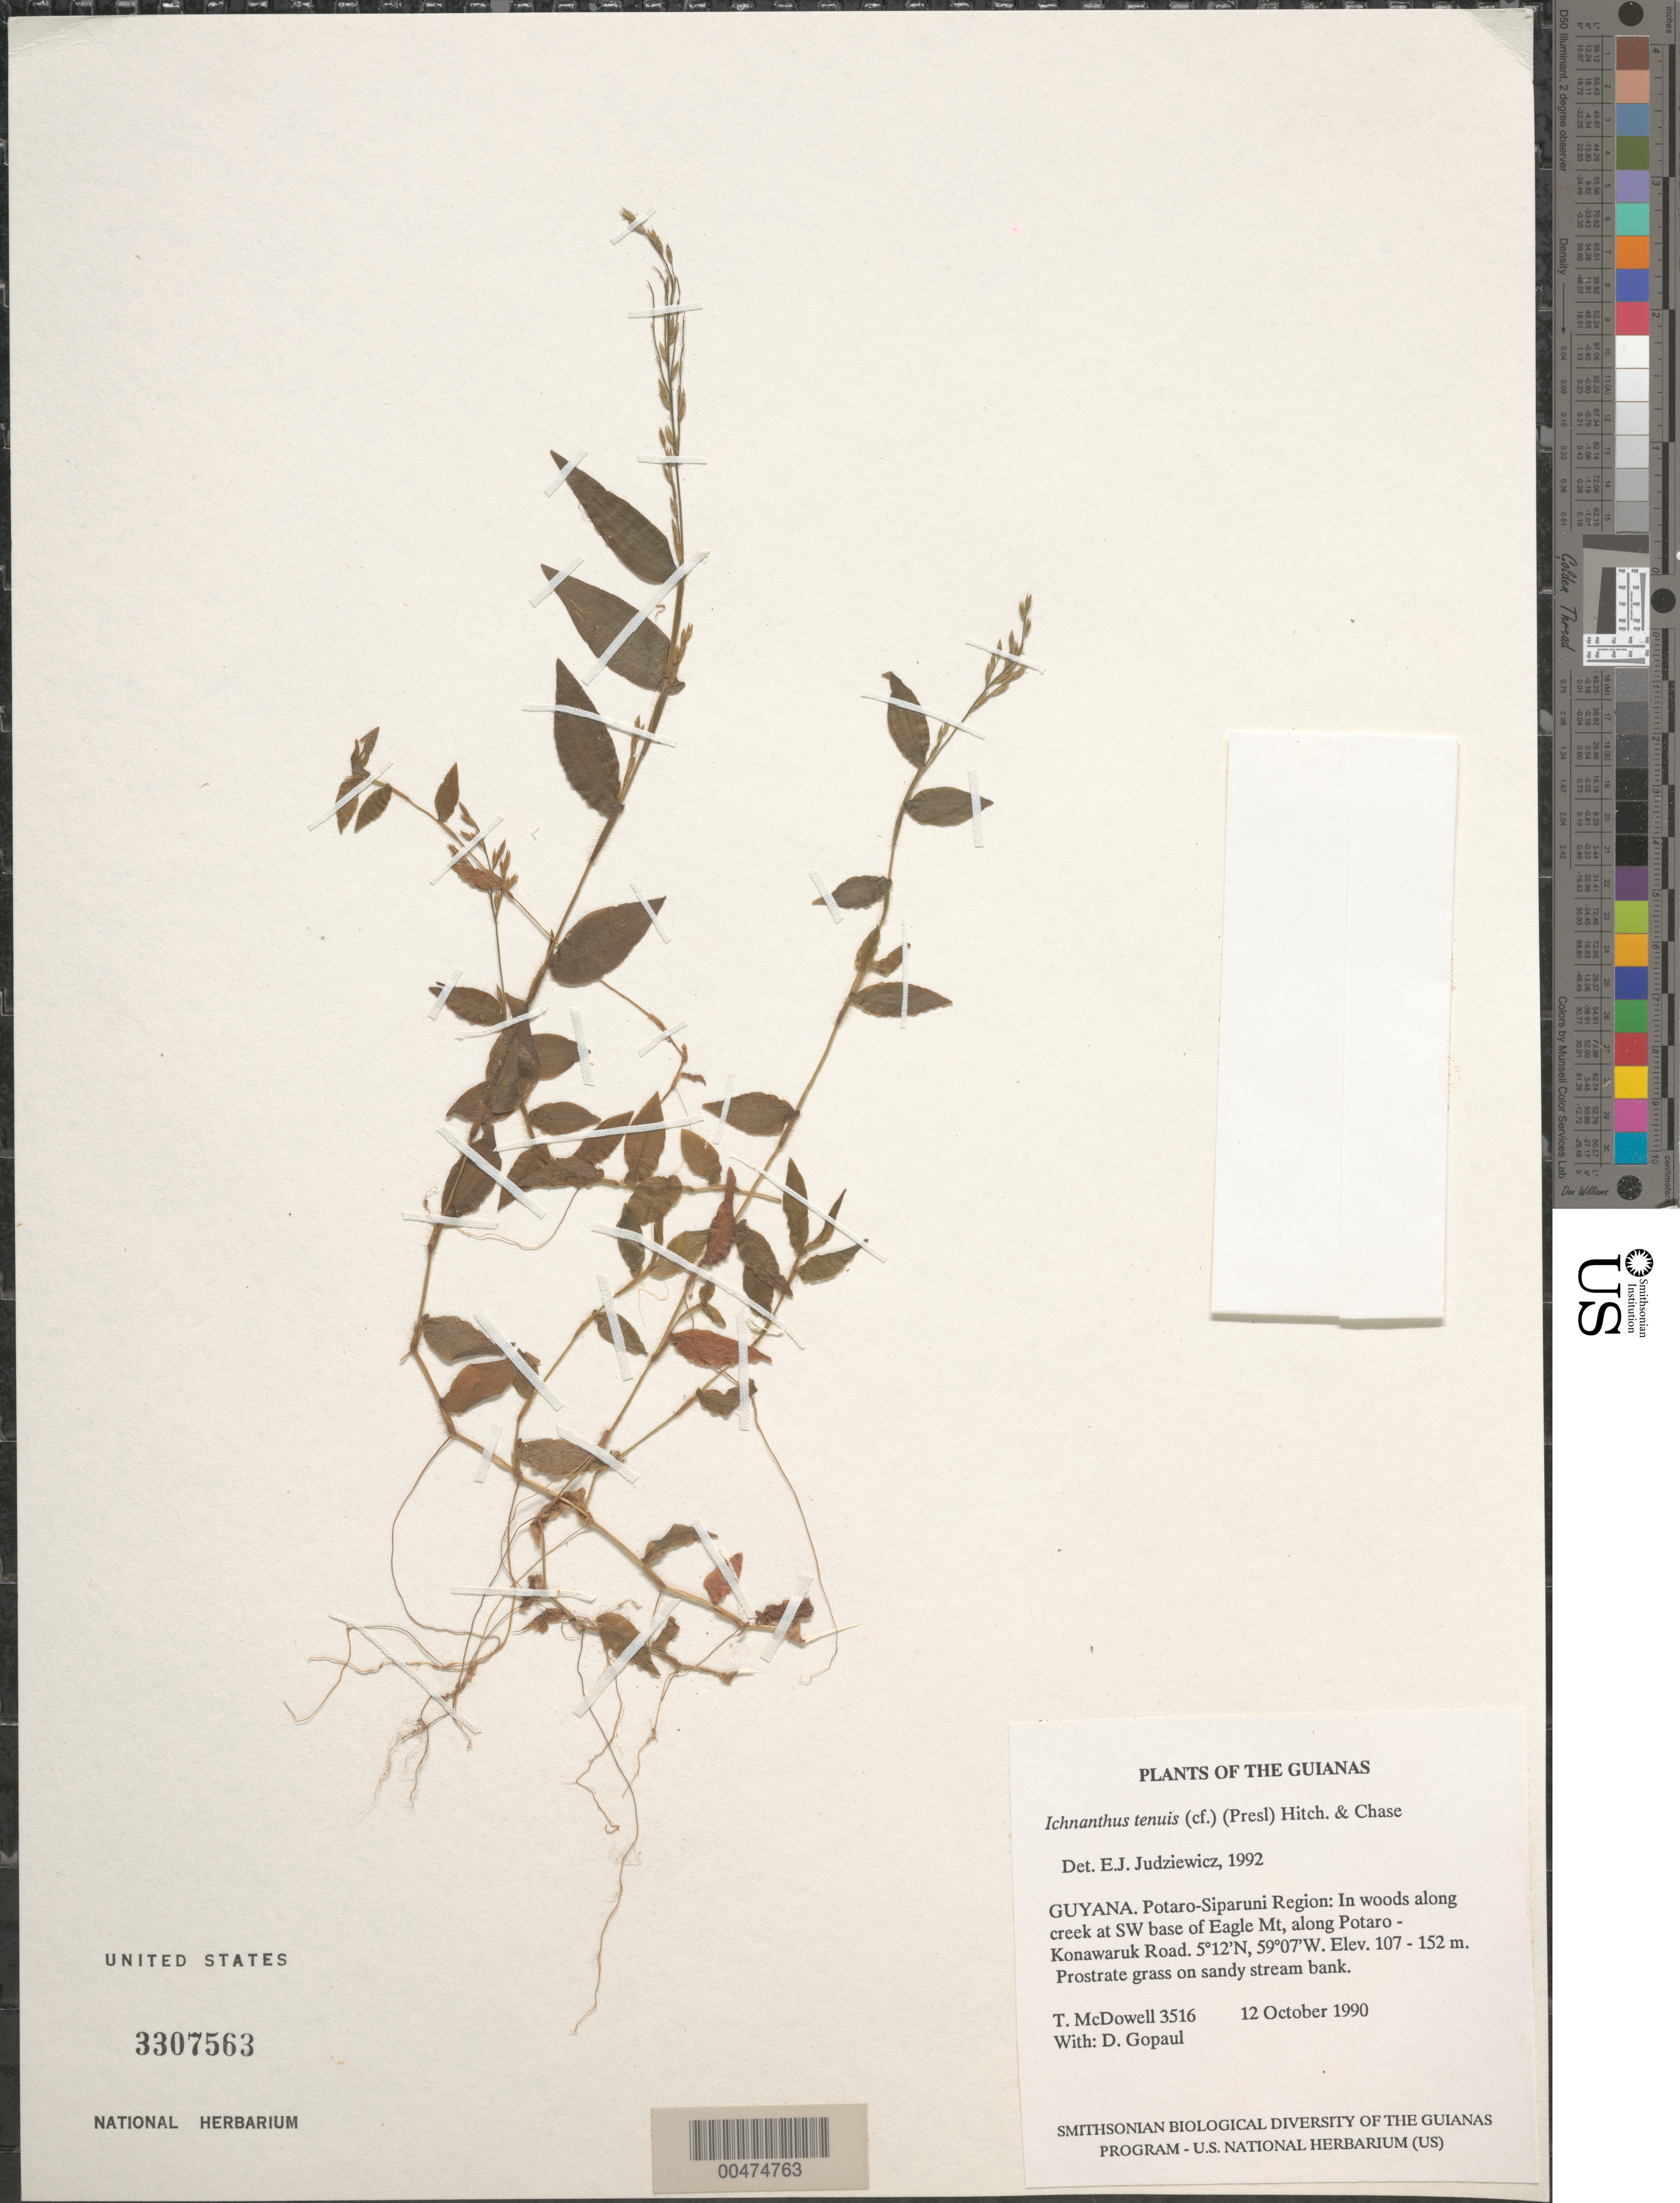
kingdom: Plantae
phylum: Tracheophyta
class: Liliopsida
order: Poales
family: Poaceae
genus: Ichnanthus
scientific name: Ichnanthus tenuis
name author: (J. Presl) Hitchc. & Chase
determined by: Judziewicz, E. J.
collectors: T. McDowell & D. Gopaul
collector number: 3516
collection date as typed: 12 October 1990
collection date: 1990-10-12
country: Guyana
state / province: Potaro-Siparuni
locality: In woods along creek at SW base of Eagle Mt and along Potaro - Konawaruk Road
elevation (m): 107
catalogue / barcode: US 3307563